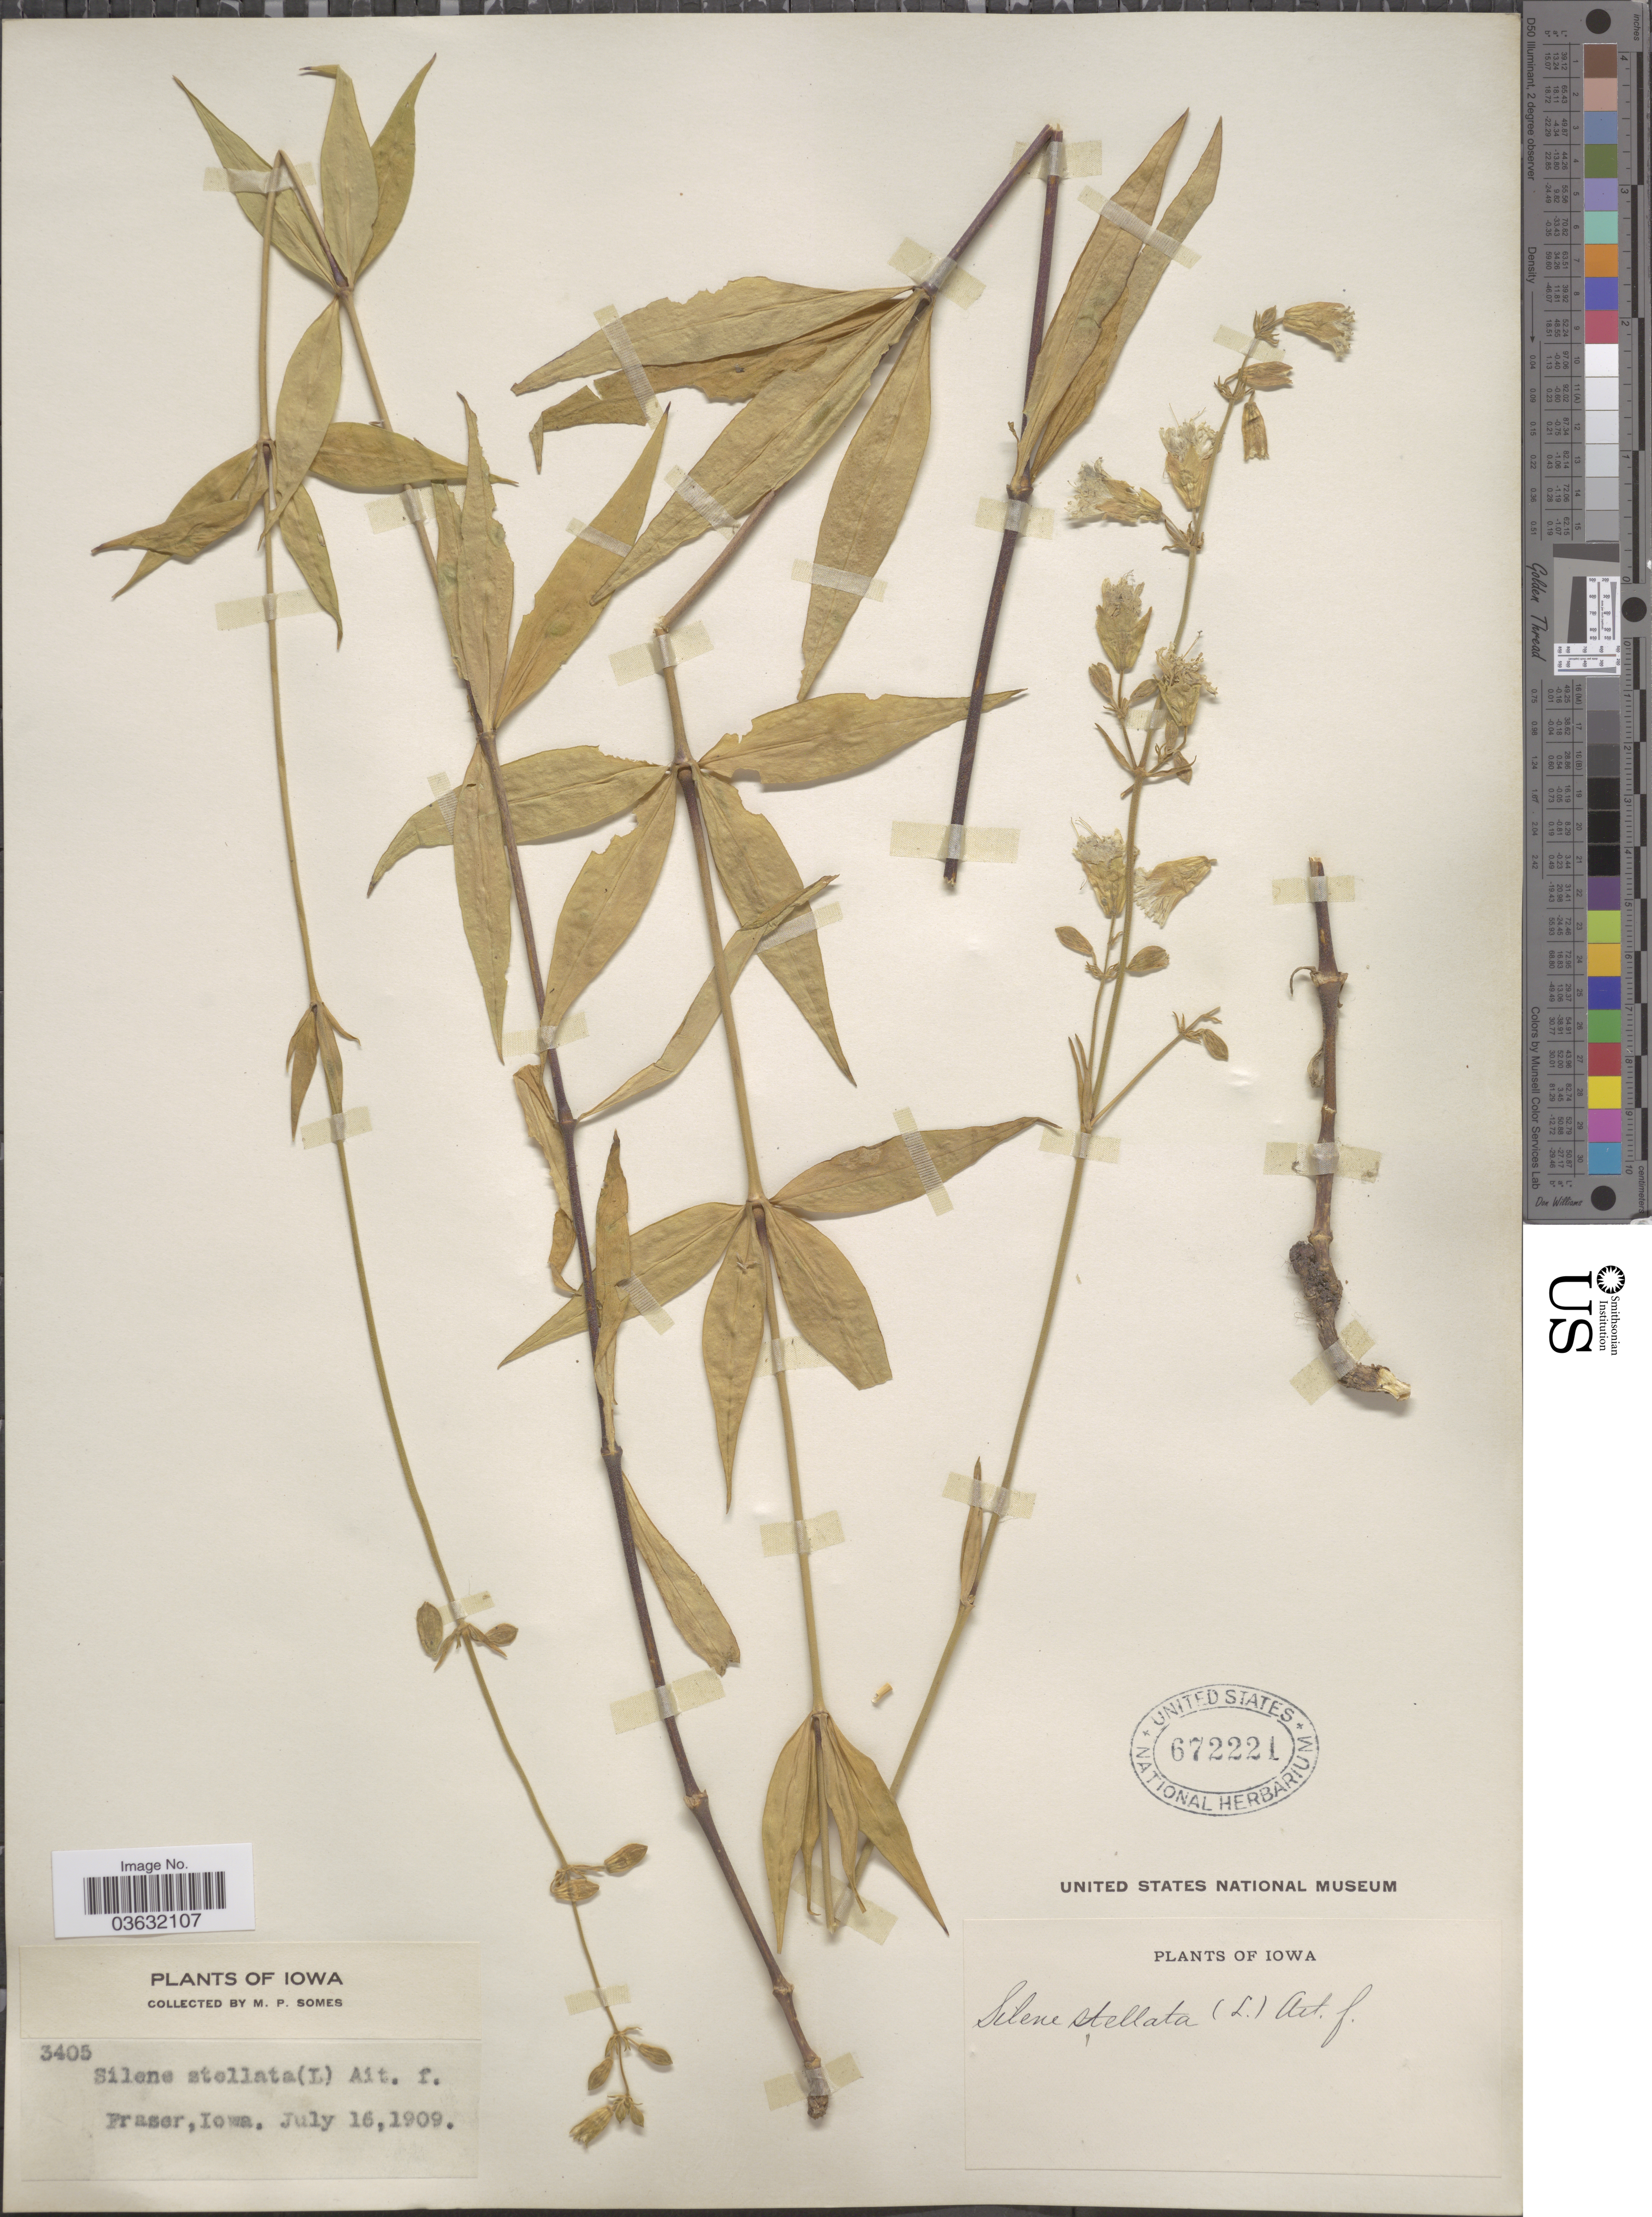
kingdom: Plantae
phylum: Tracheophyta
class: Magnoliopsida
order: Caryophyllales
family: Caryophyllaceae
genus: Silene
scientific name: Silene stellata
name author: (L.) Coyte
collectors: M. Somes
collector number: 3405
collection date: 1909-07-16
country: United States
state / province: Iowa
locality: Fraser.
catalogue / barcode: US 672221